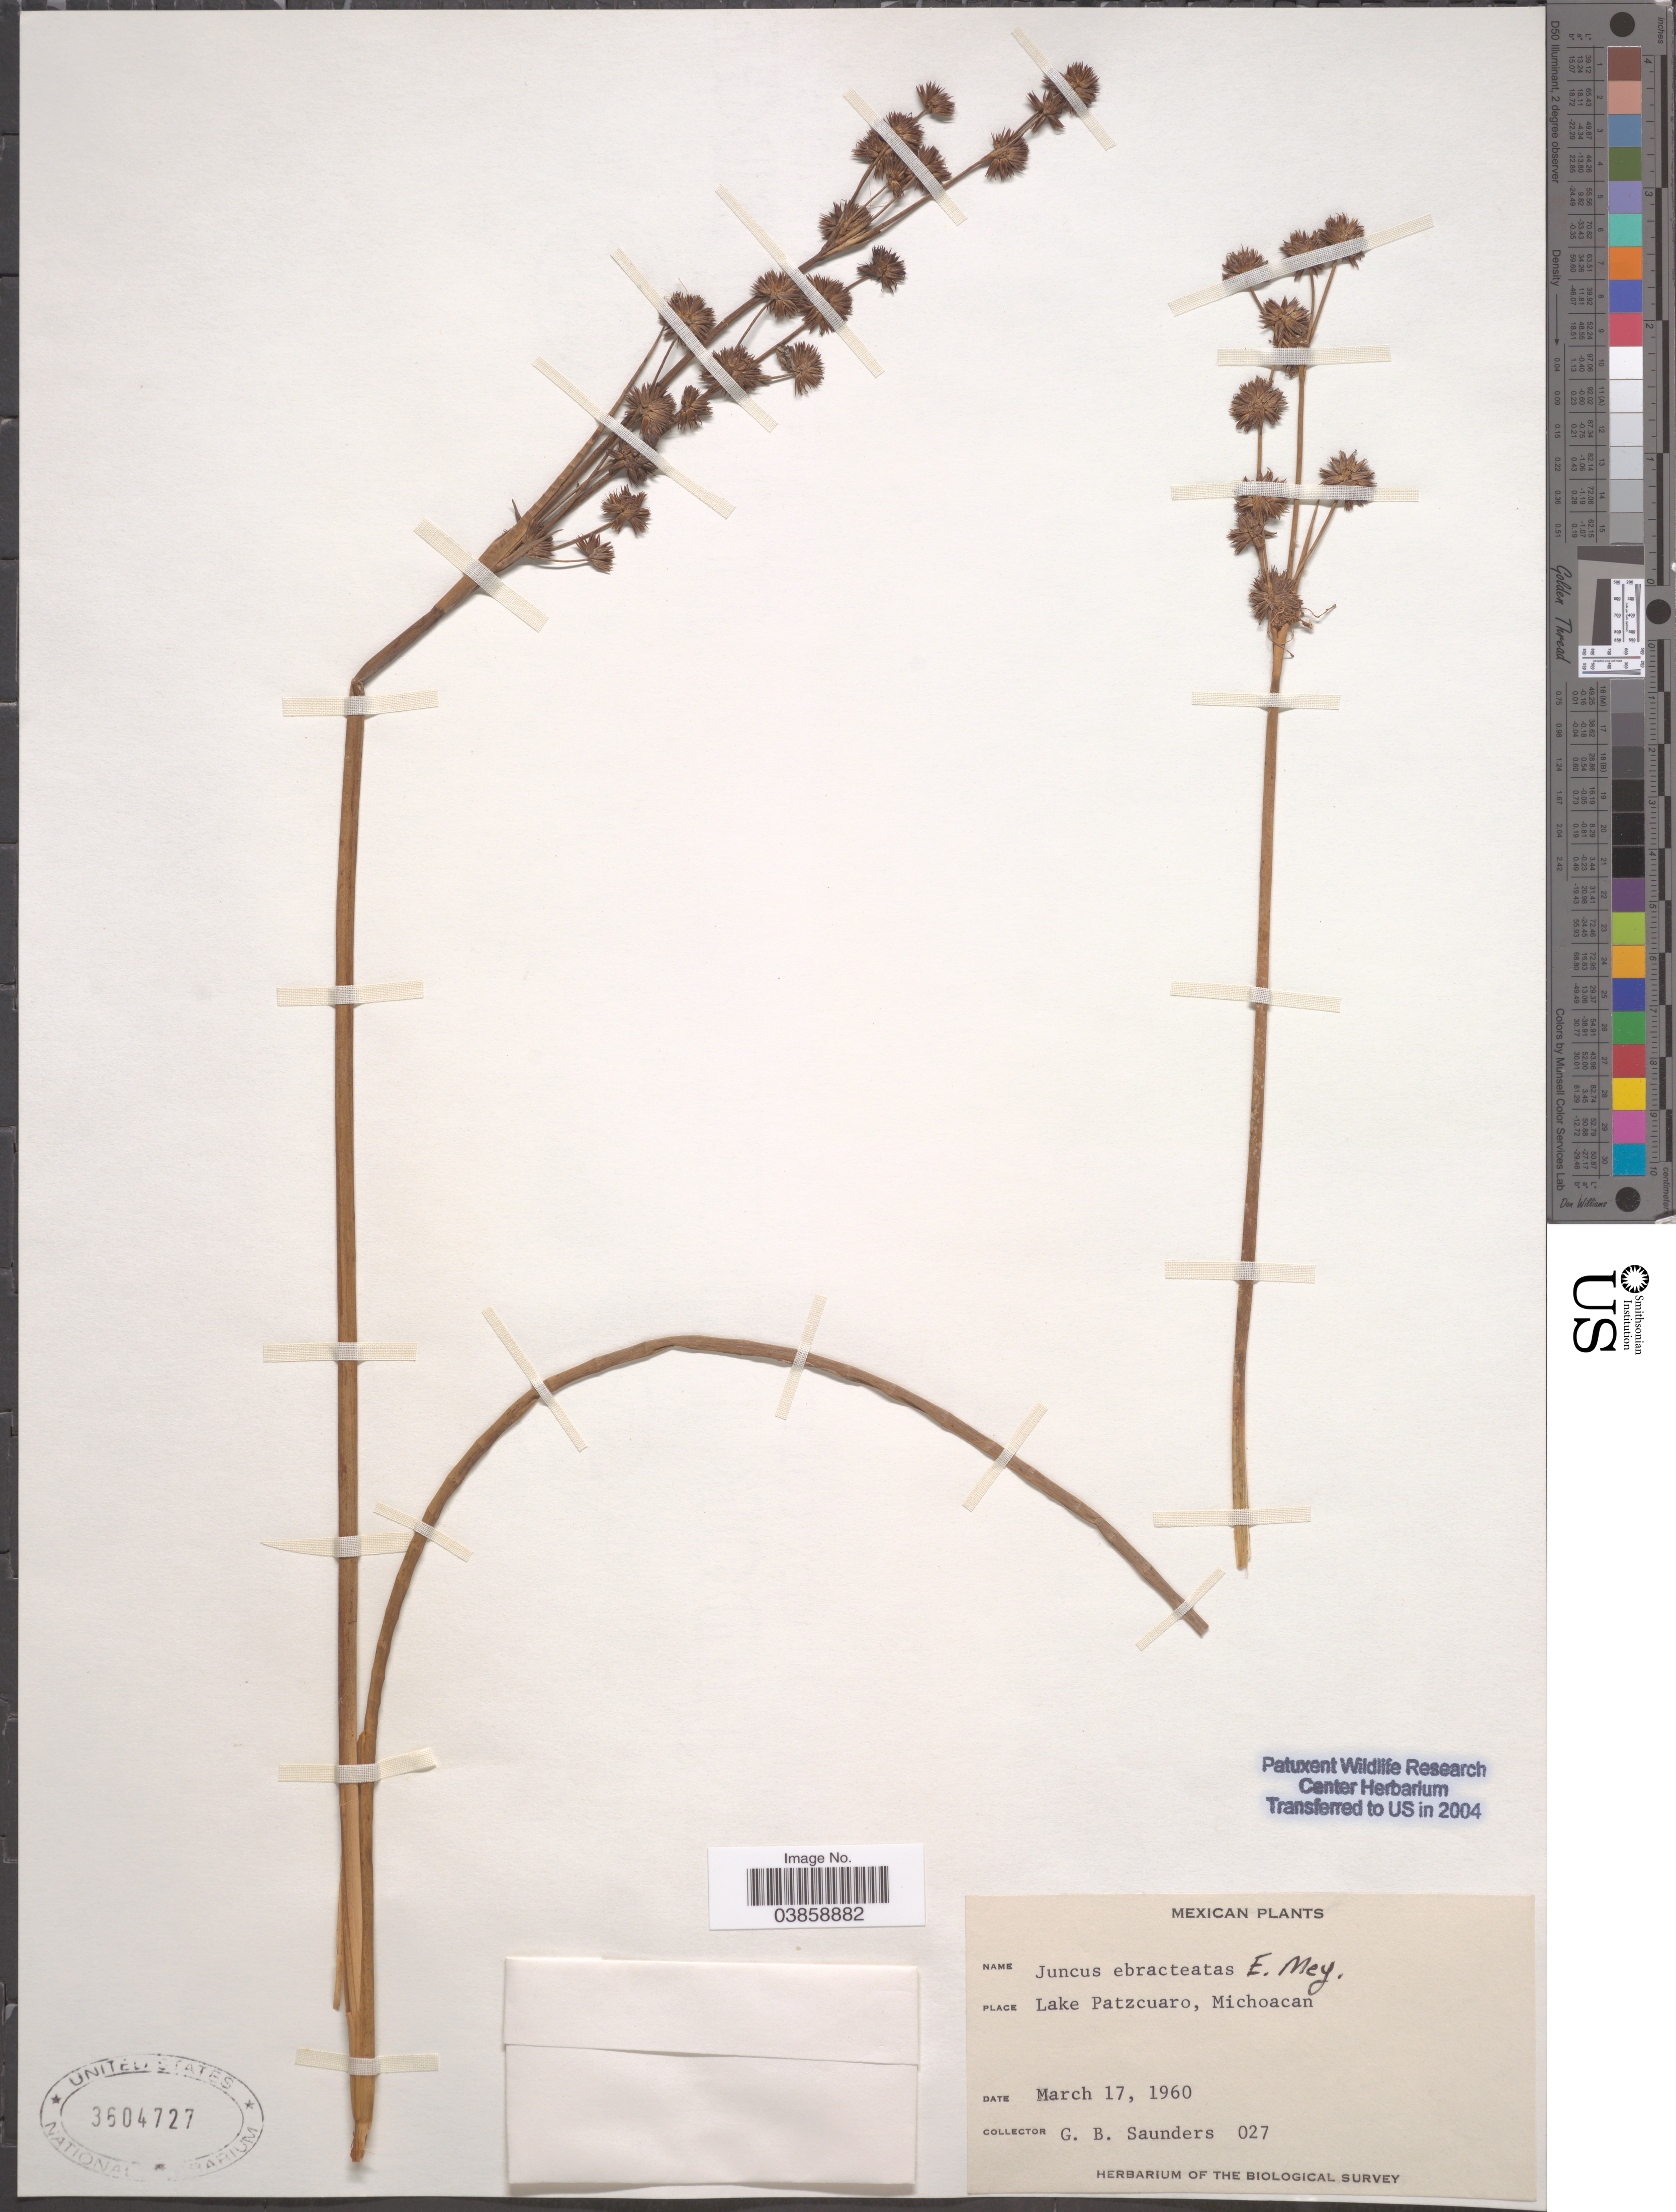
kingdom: Plantae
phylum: Tracheophyta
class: Liliopsida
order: Poales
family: Juncaceae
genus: Juncus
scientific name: Juncus ebracteatus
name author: E. Mey.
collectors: G. B. Saunders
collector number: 027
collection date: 1960-03-17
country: Mexico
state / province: Michoacán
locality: Lake Patzcuaro.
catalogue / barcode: US 3604727